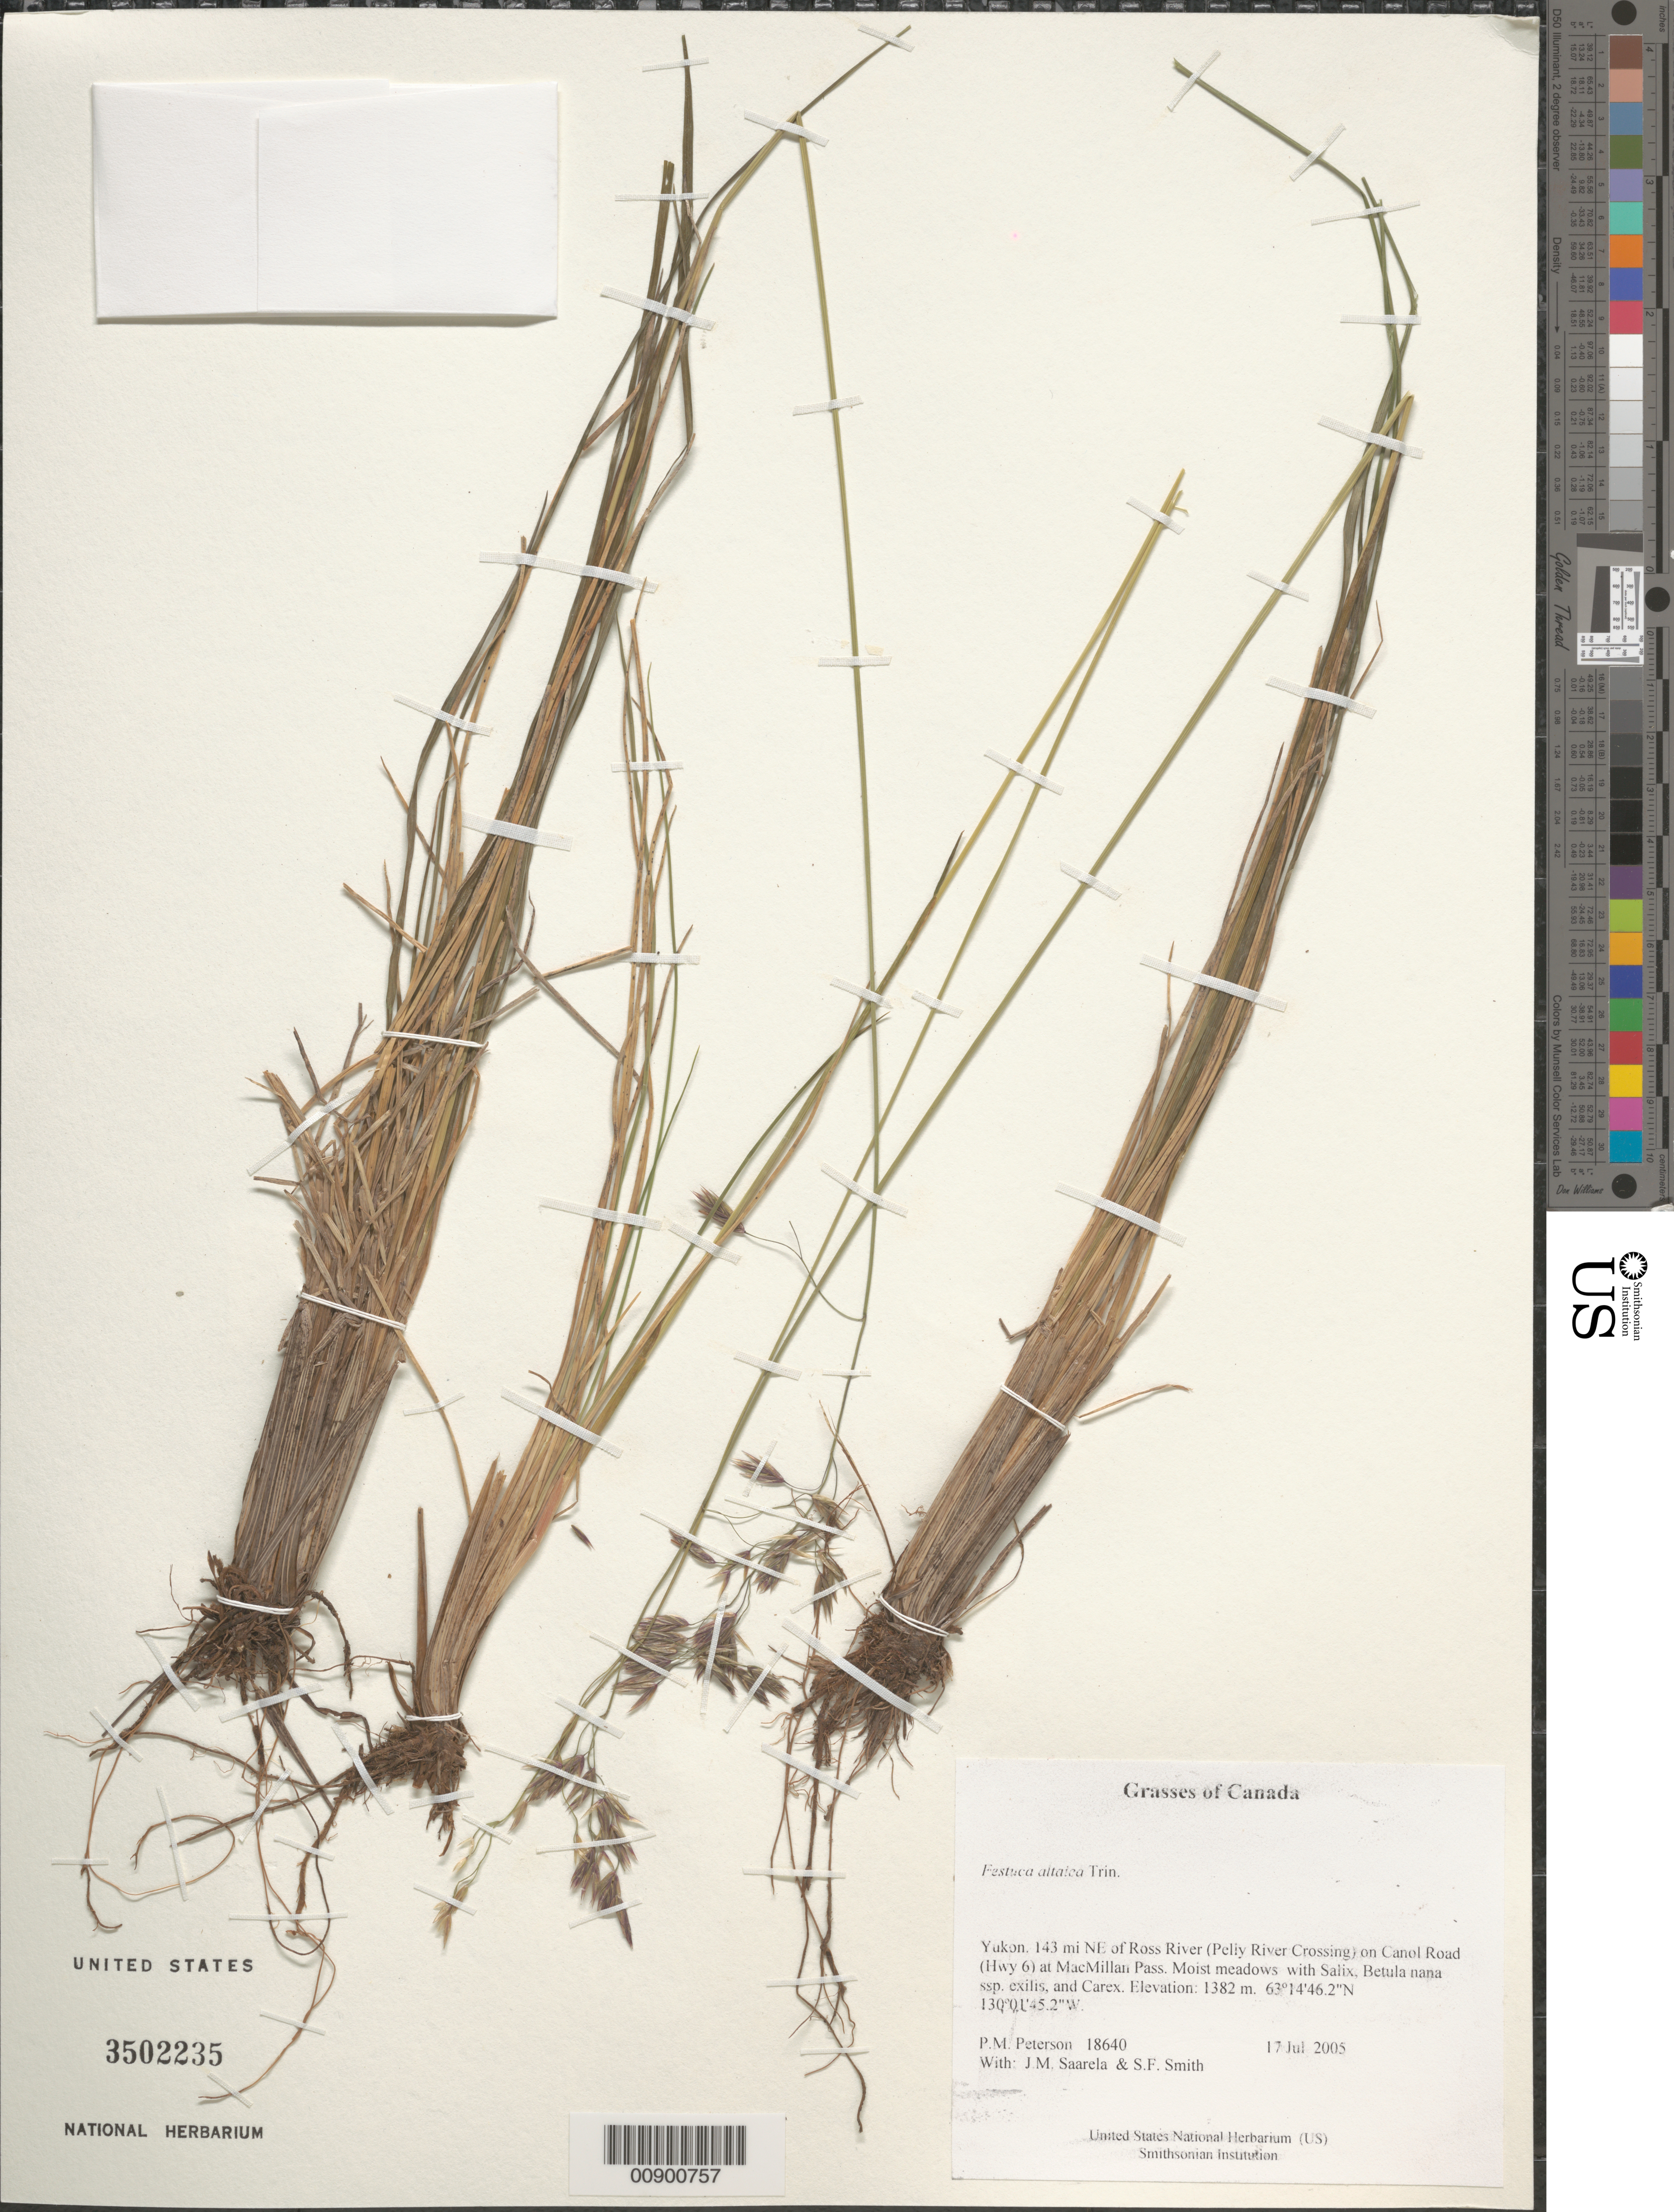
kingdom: Plantae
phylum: Tracheophyta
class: Liliopsida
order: Poales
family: Poaceae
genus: Festuca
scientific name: Festuca altaica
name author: Trin.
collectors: P. M. Peterson, J. Saarela & S.F. Smith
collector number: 18640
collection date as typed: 17 Jul 2004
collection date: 2004-07-17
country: Canada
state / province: Yukon Territory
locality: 143 mi NE of Ross River (Pelly River Crossing) on Canol Road (Hwy 6) at MacMillan Pass. Moist meadows with Salix, Betula nana ssp. exilis, and Carex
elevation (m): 1382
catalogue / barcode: US 3502235